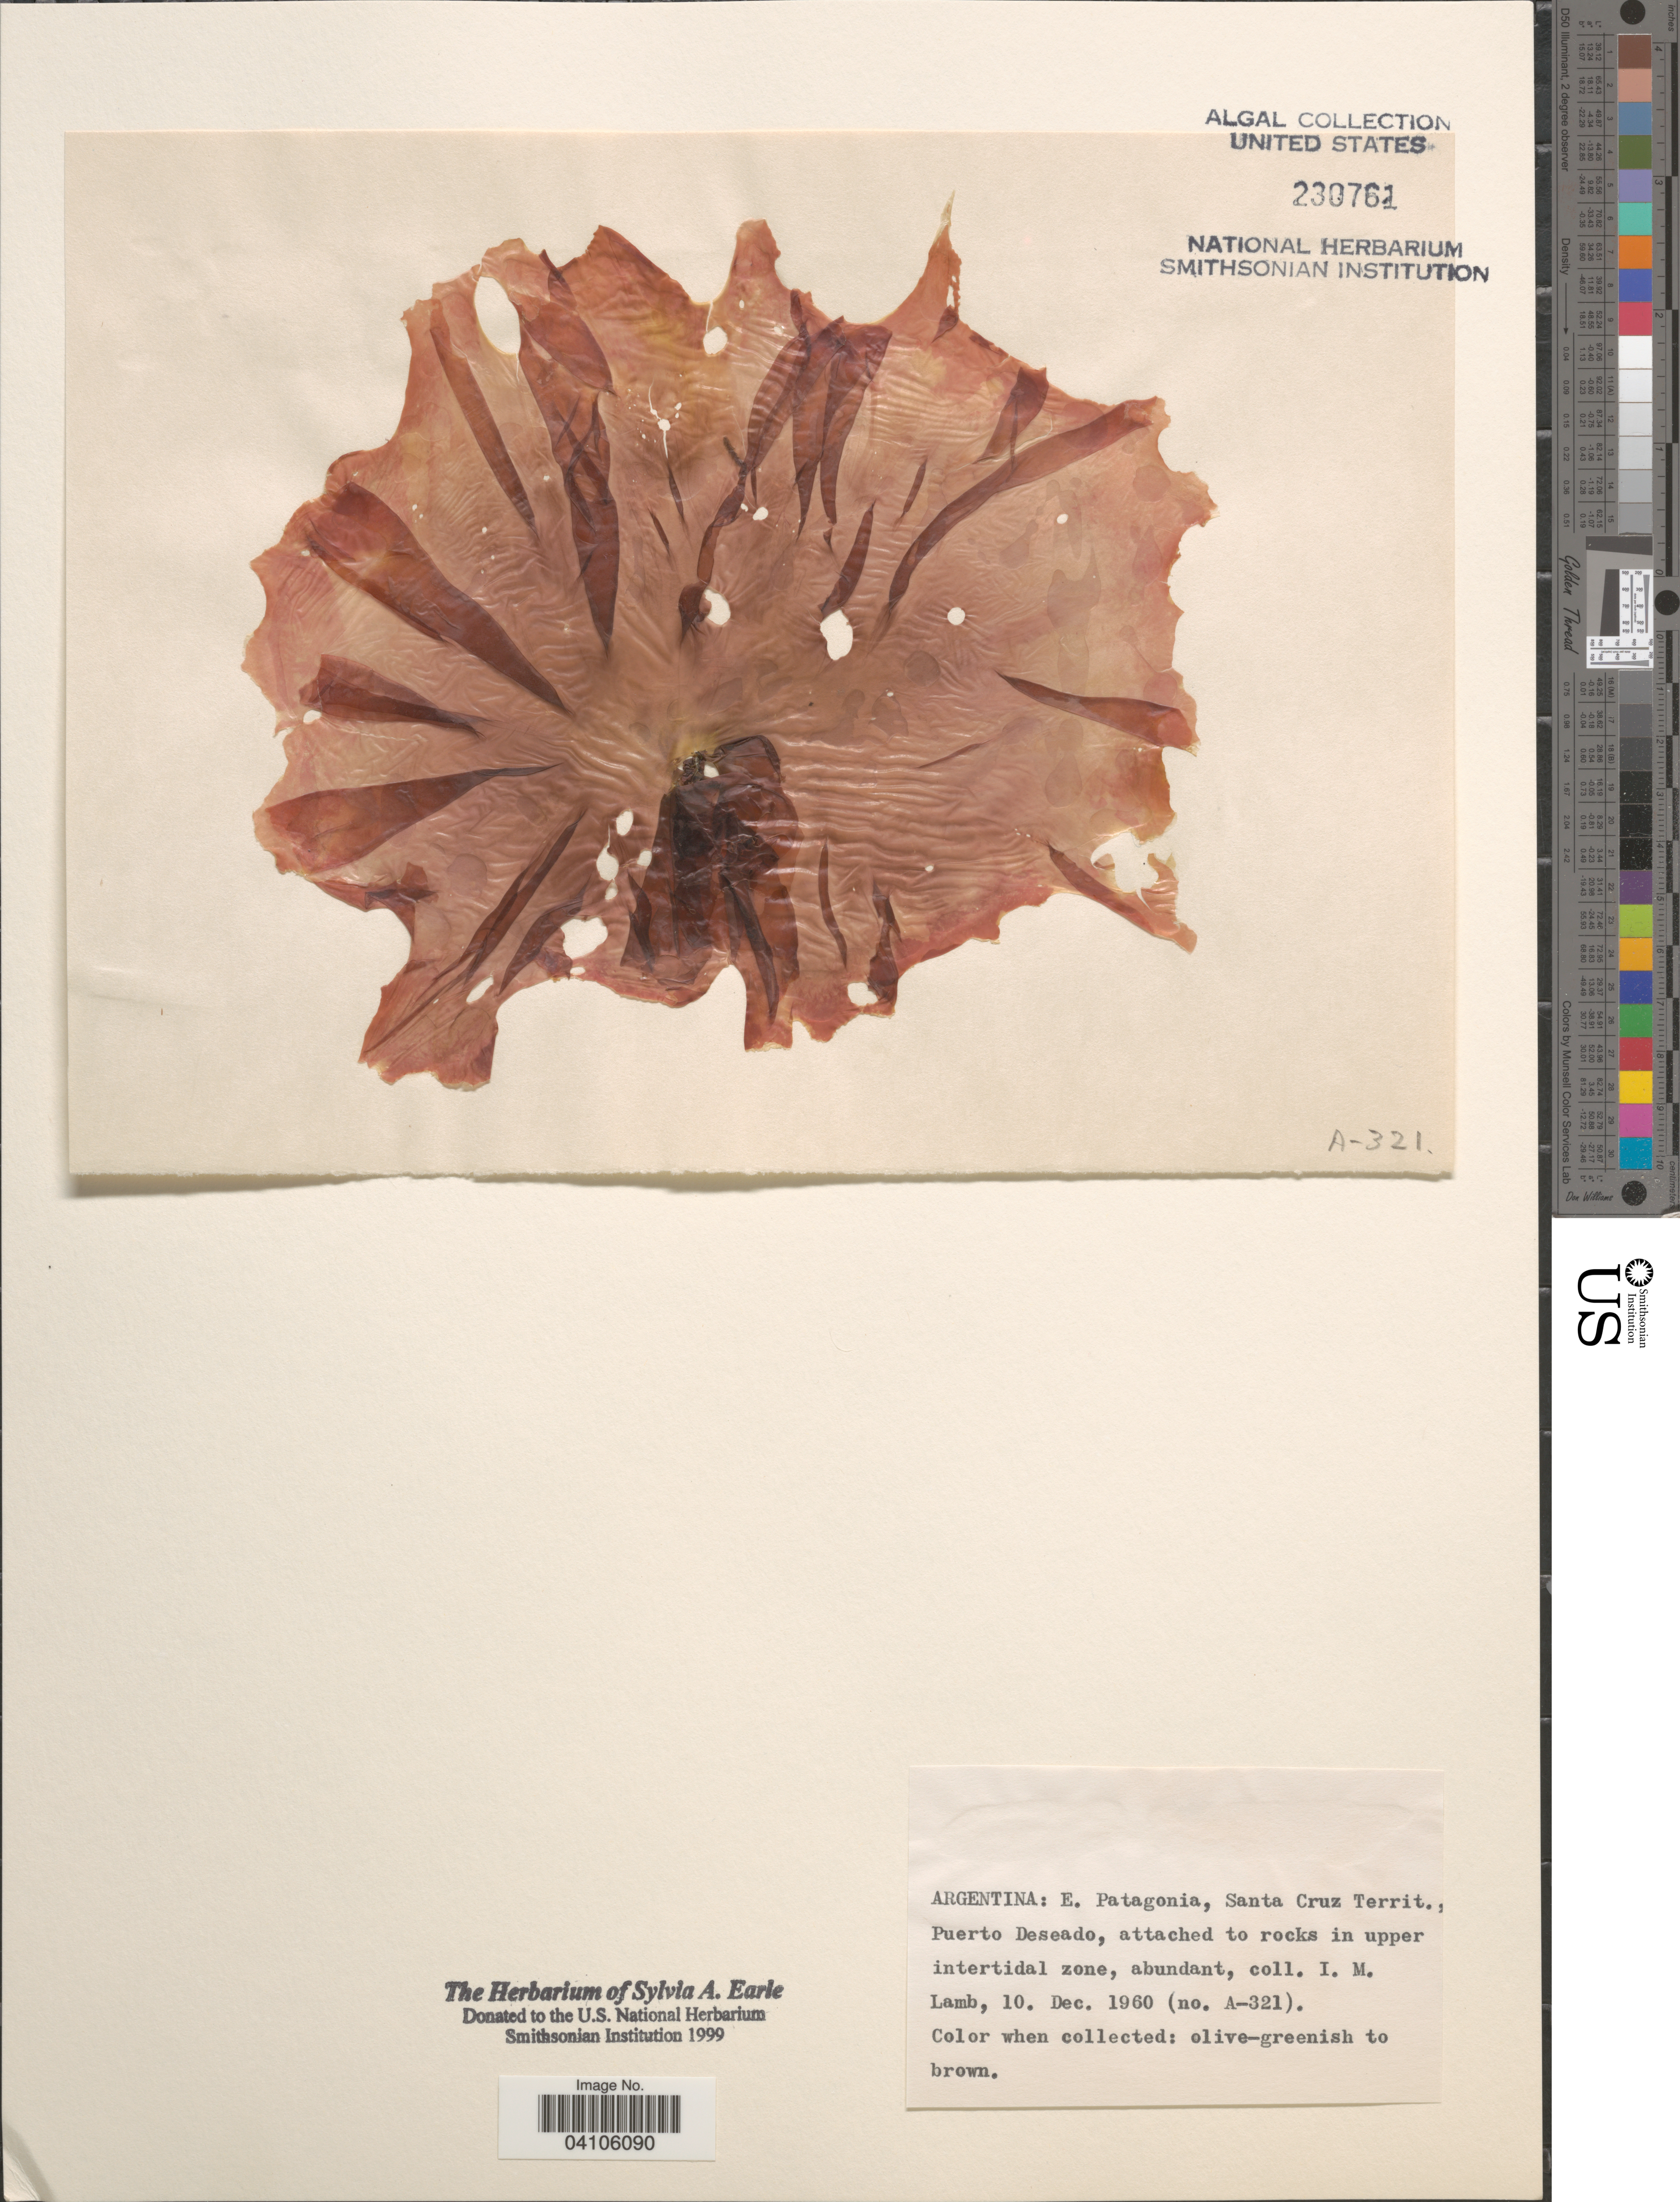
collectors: I. M. Lamb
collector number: A-321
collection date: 1960-12-10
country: Argentina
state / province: Santa Cruz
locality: E. Patagonia, Santa Cruz Territ., Puerto Deseado.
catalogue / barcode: US 230761